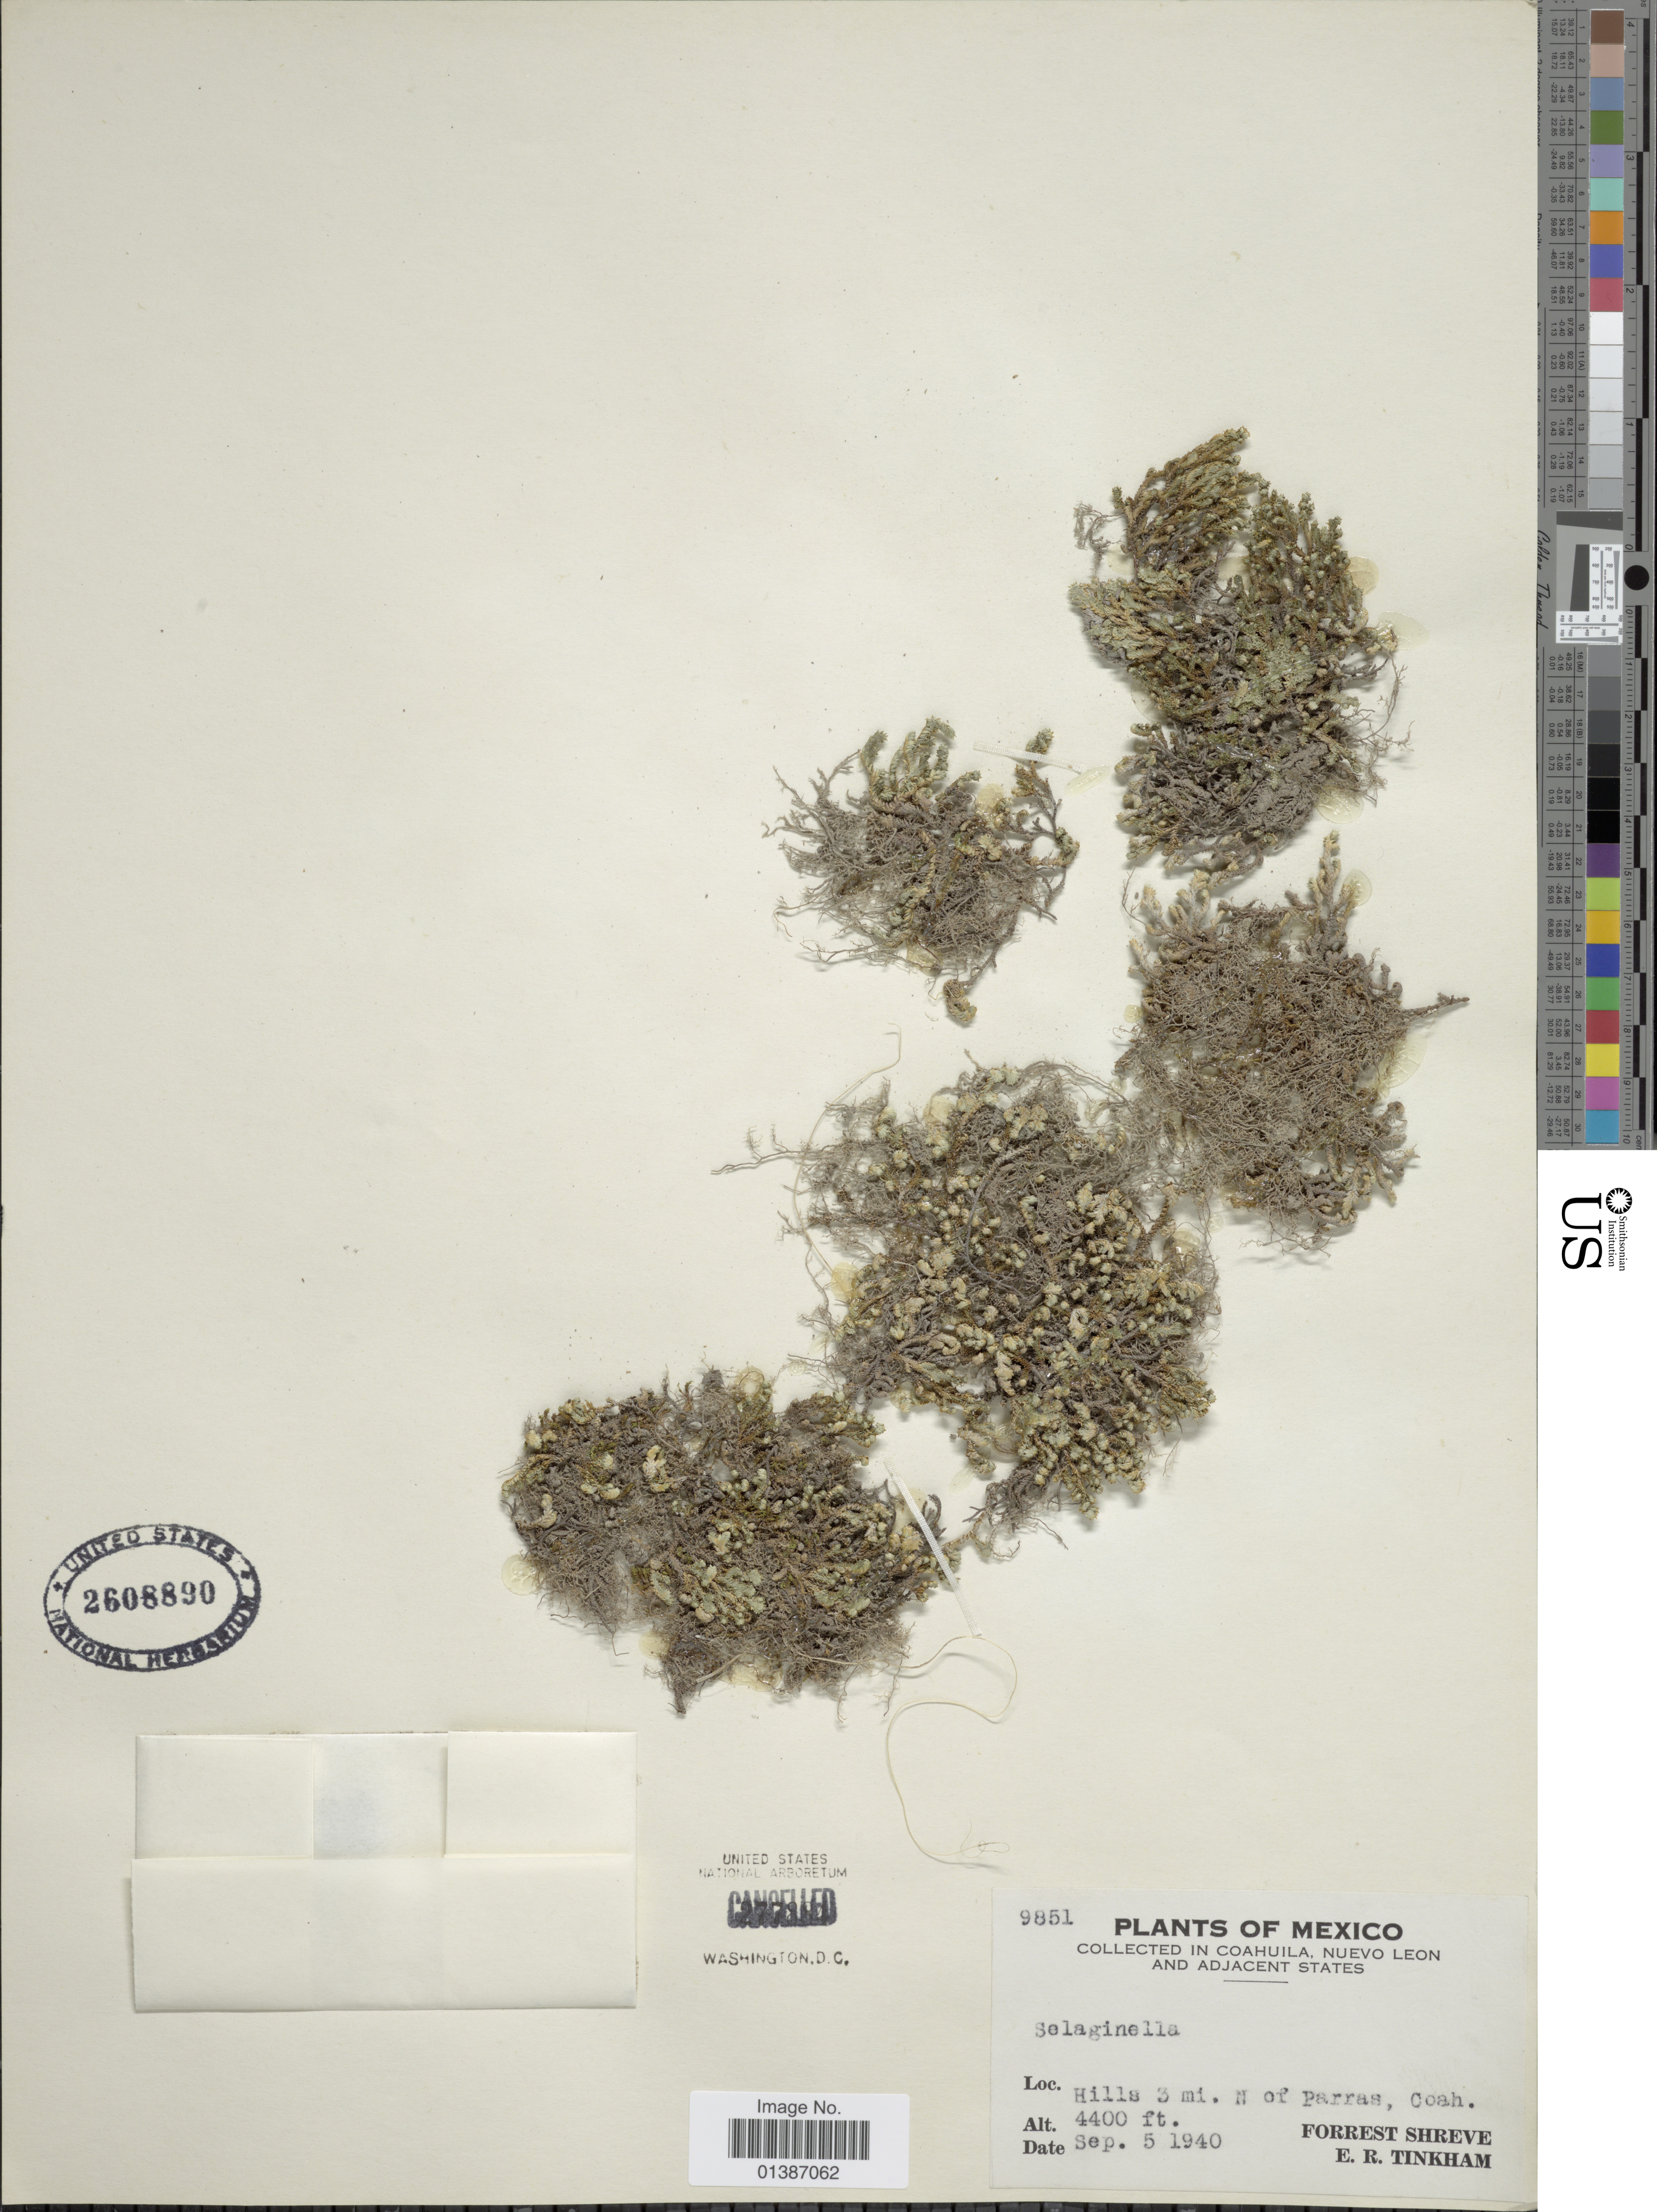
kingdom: Plantae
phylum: Tracheophyta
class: Lycopodiopsida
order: Selaginellales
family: Selaginellaceae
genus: Selaginella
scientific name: Selaginella eremophila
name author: Maxon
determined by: Valdespino, I. A., (PMA), Universidad de Panama (PANAMA)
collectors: F. Shreve & E. Tinkham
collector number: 9851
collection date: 1940-09-05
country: Mexico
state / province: Coahuila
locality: In Coahuila, Nuevo Leon and Adjacent States. Hills 3 mi. N of Parras, Coah.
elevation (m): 1341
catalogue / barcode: US 2608890